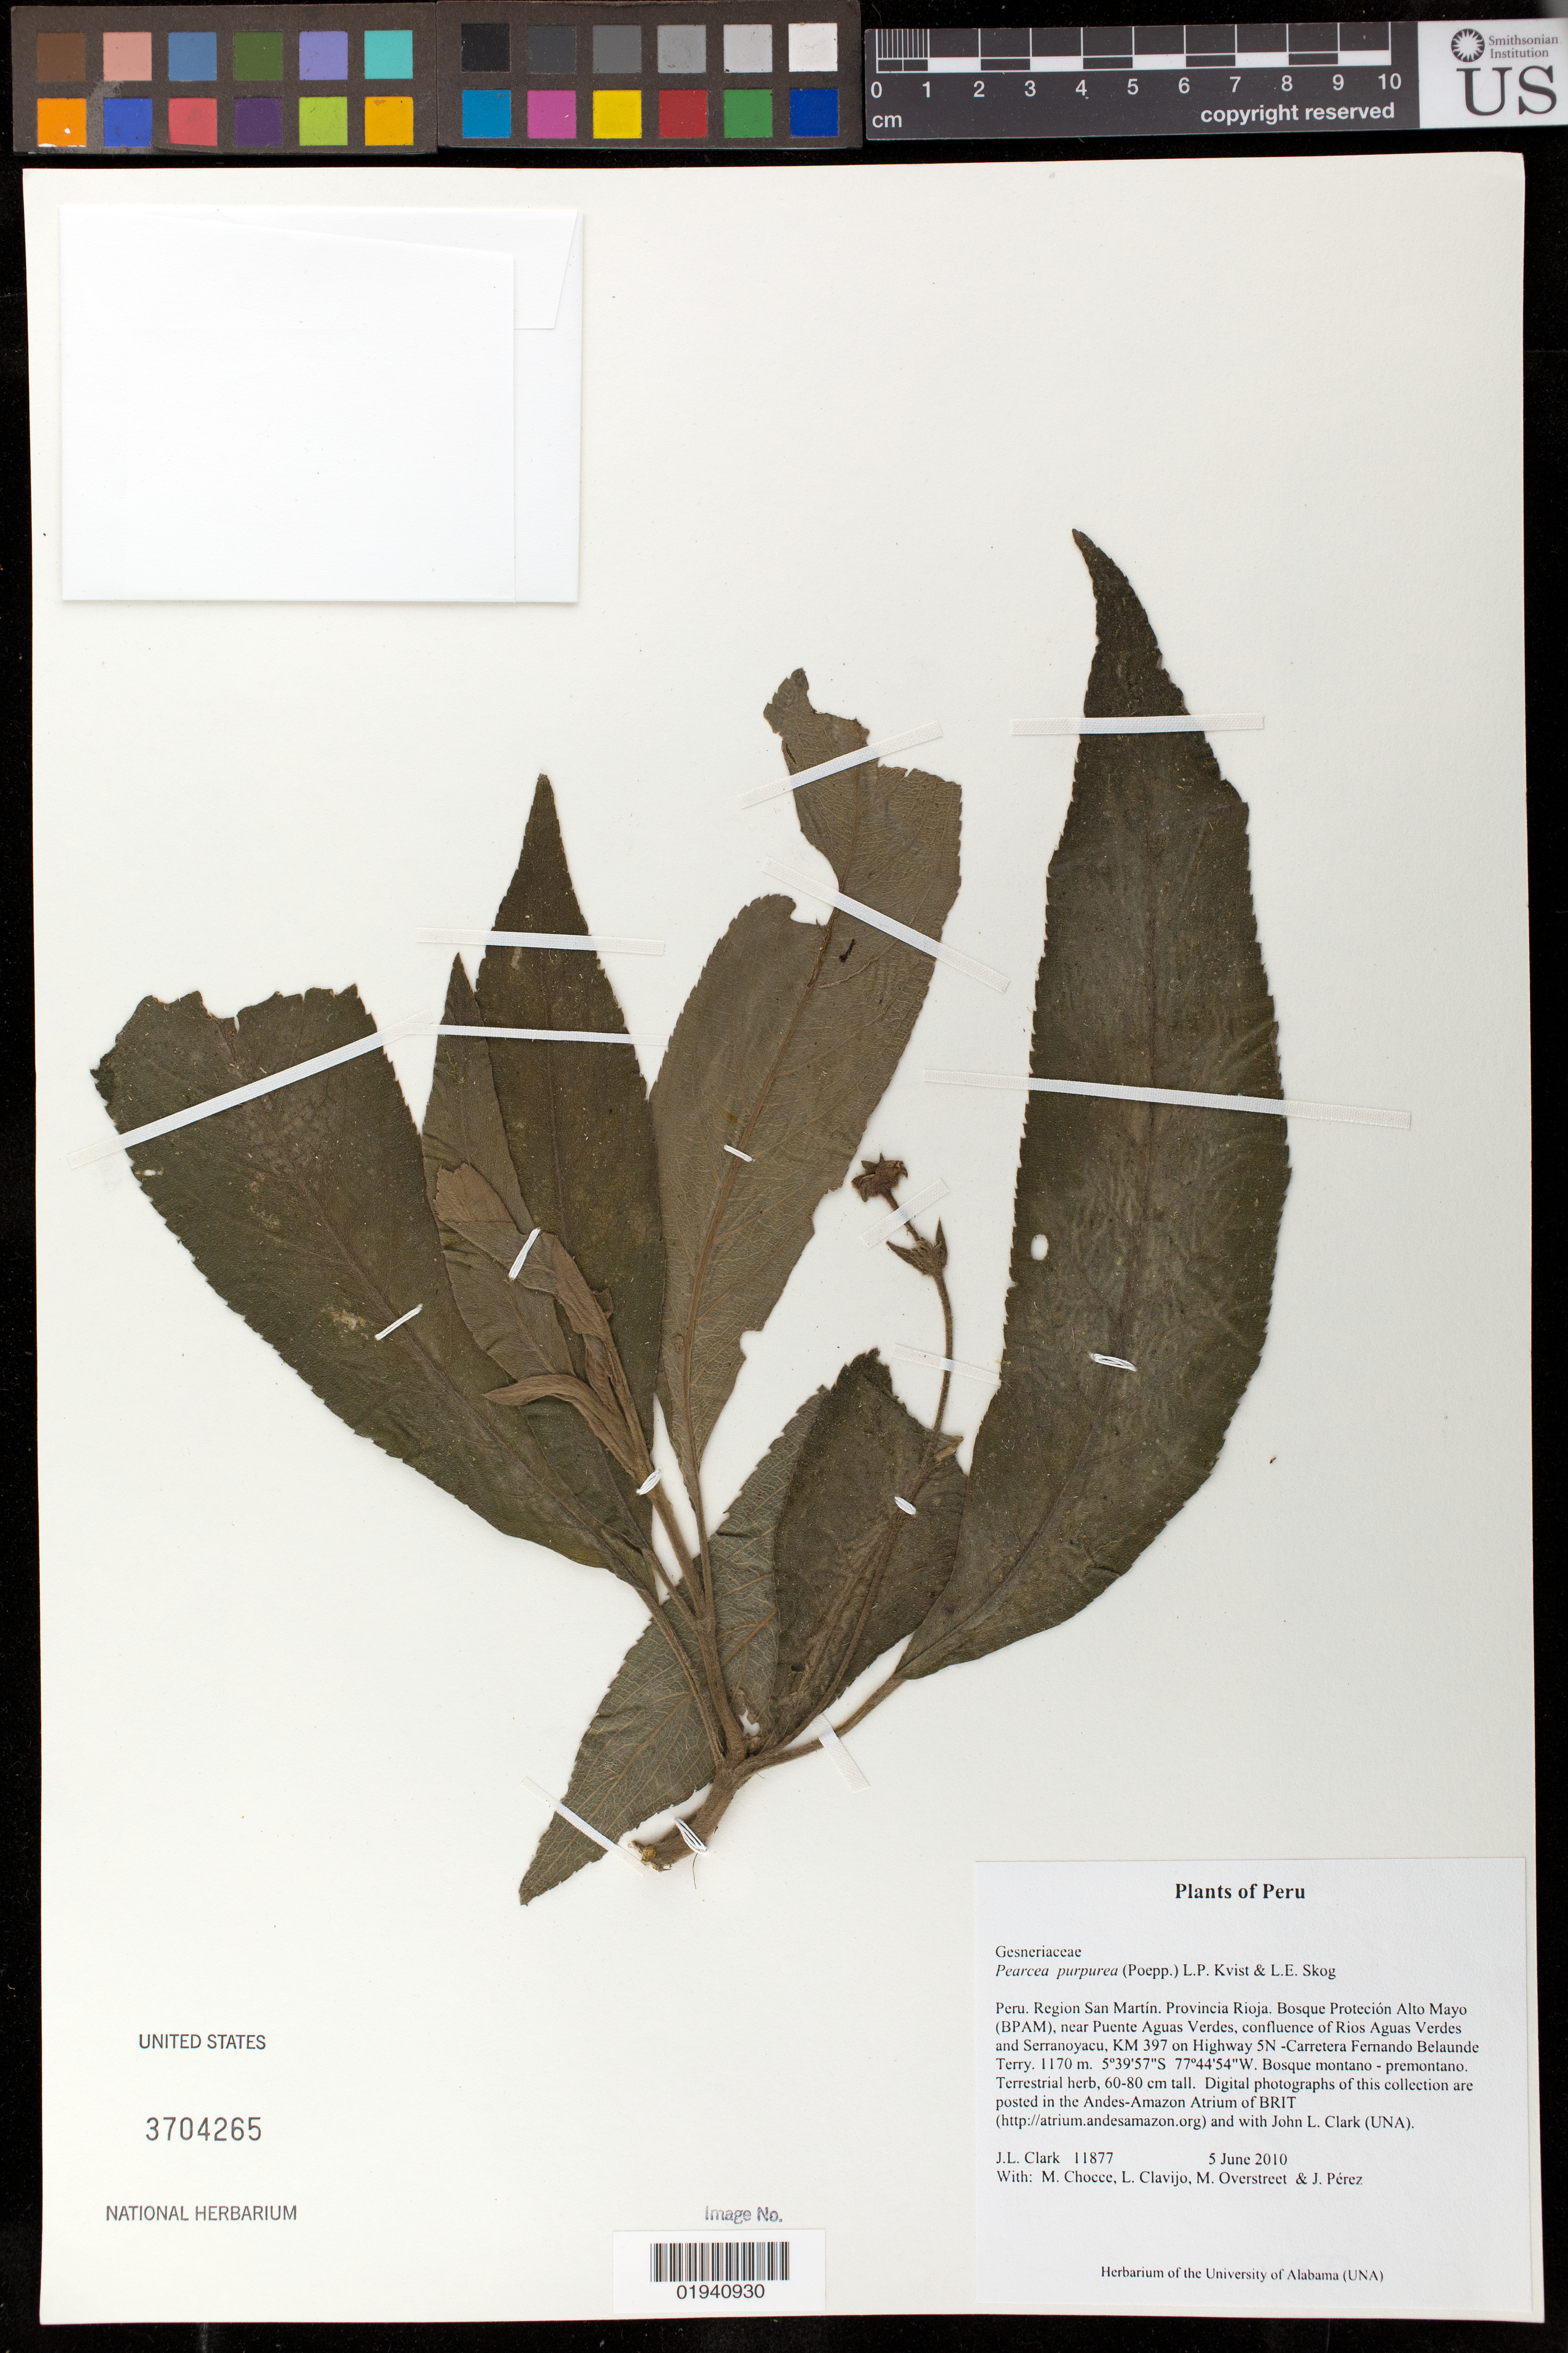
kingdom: Plantae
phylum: Tracheophyta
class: Magnoliopsida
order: Lamiales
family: Gesneriaceae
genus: Pearcea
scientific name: Pearcea purpurea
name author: (Poepp.) L.P. Kvist & L.E. Skog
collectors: J. L. Clark, M. Chocce, L. Clavijo, M. Overstreet & J. Perez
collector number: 11877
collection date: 2010-06-05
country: Peru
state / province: San Martín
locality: Region San Martin. Provincia Rioja. Bosque Protection Alto Mayo (BPAM), near Puente Aguas Verdes, confluence of Rios Aguas Verdes and Serranoyacu, KM 397 on Highway 5N - Carretera Fernando Belaunde Terry.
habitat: Bosque montano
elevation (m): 1700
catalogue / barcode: US 3704265